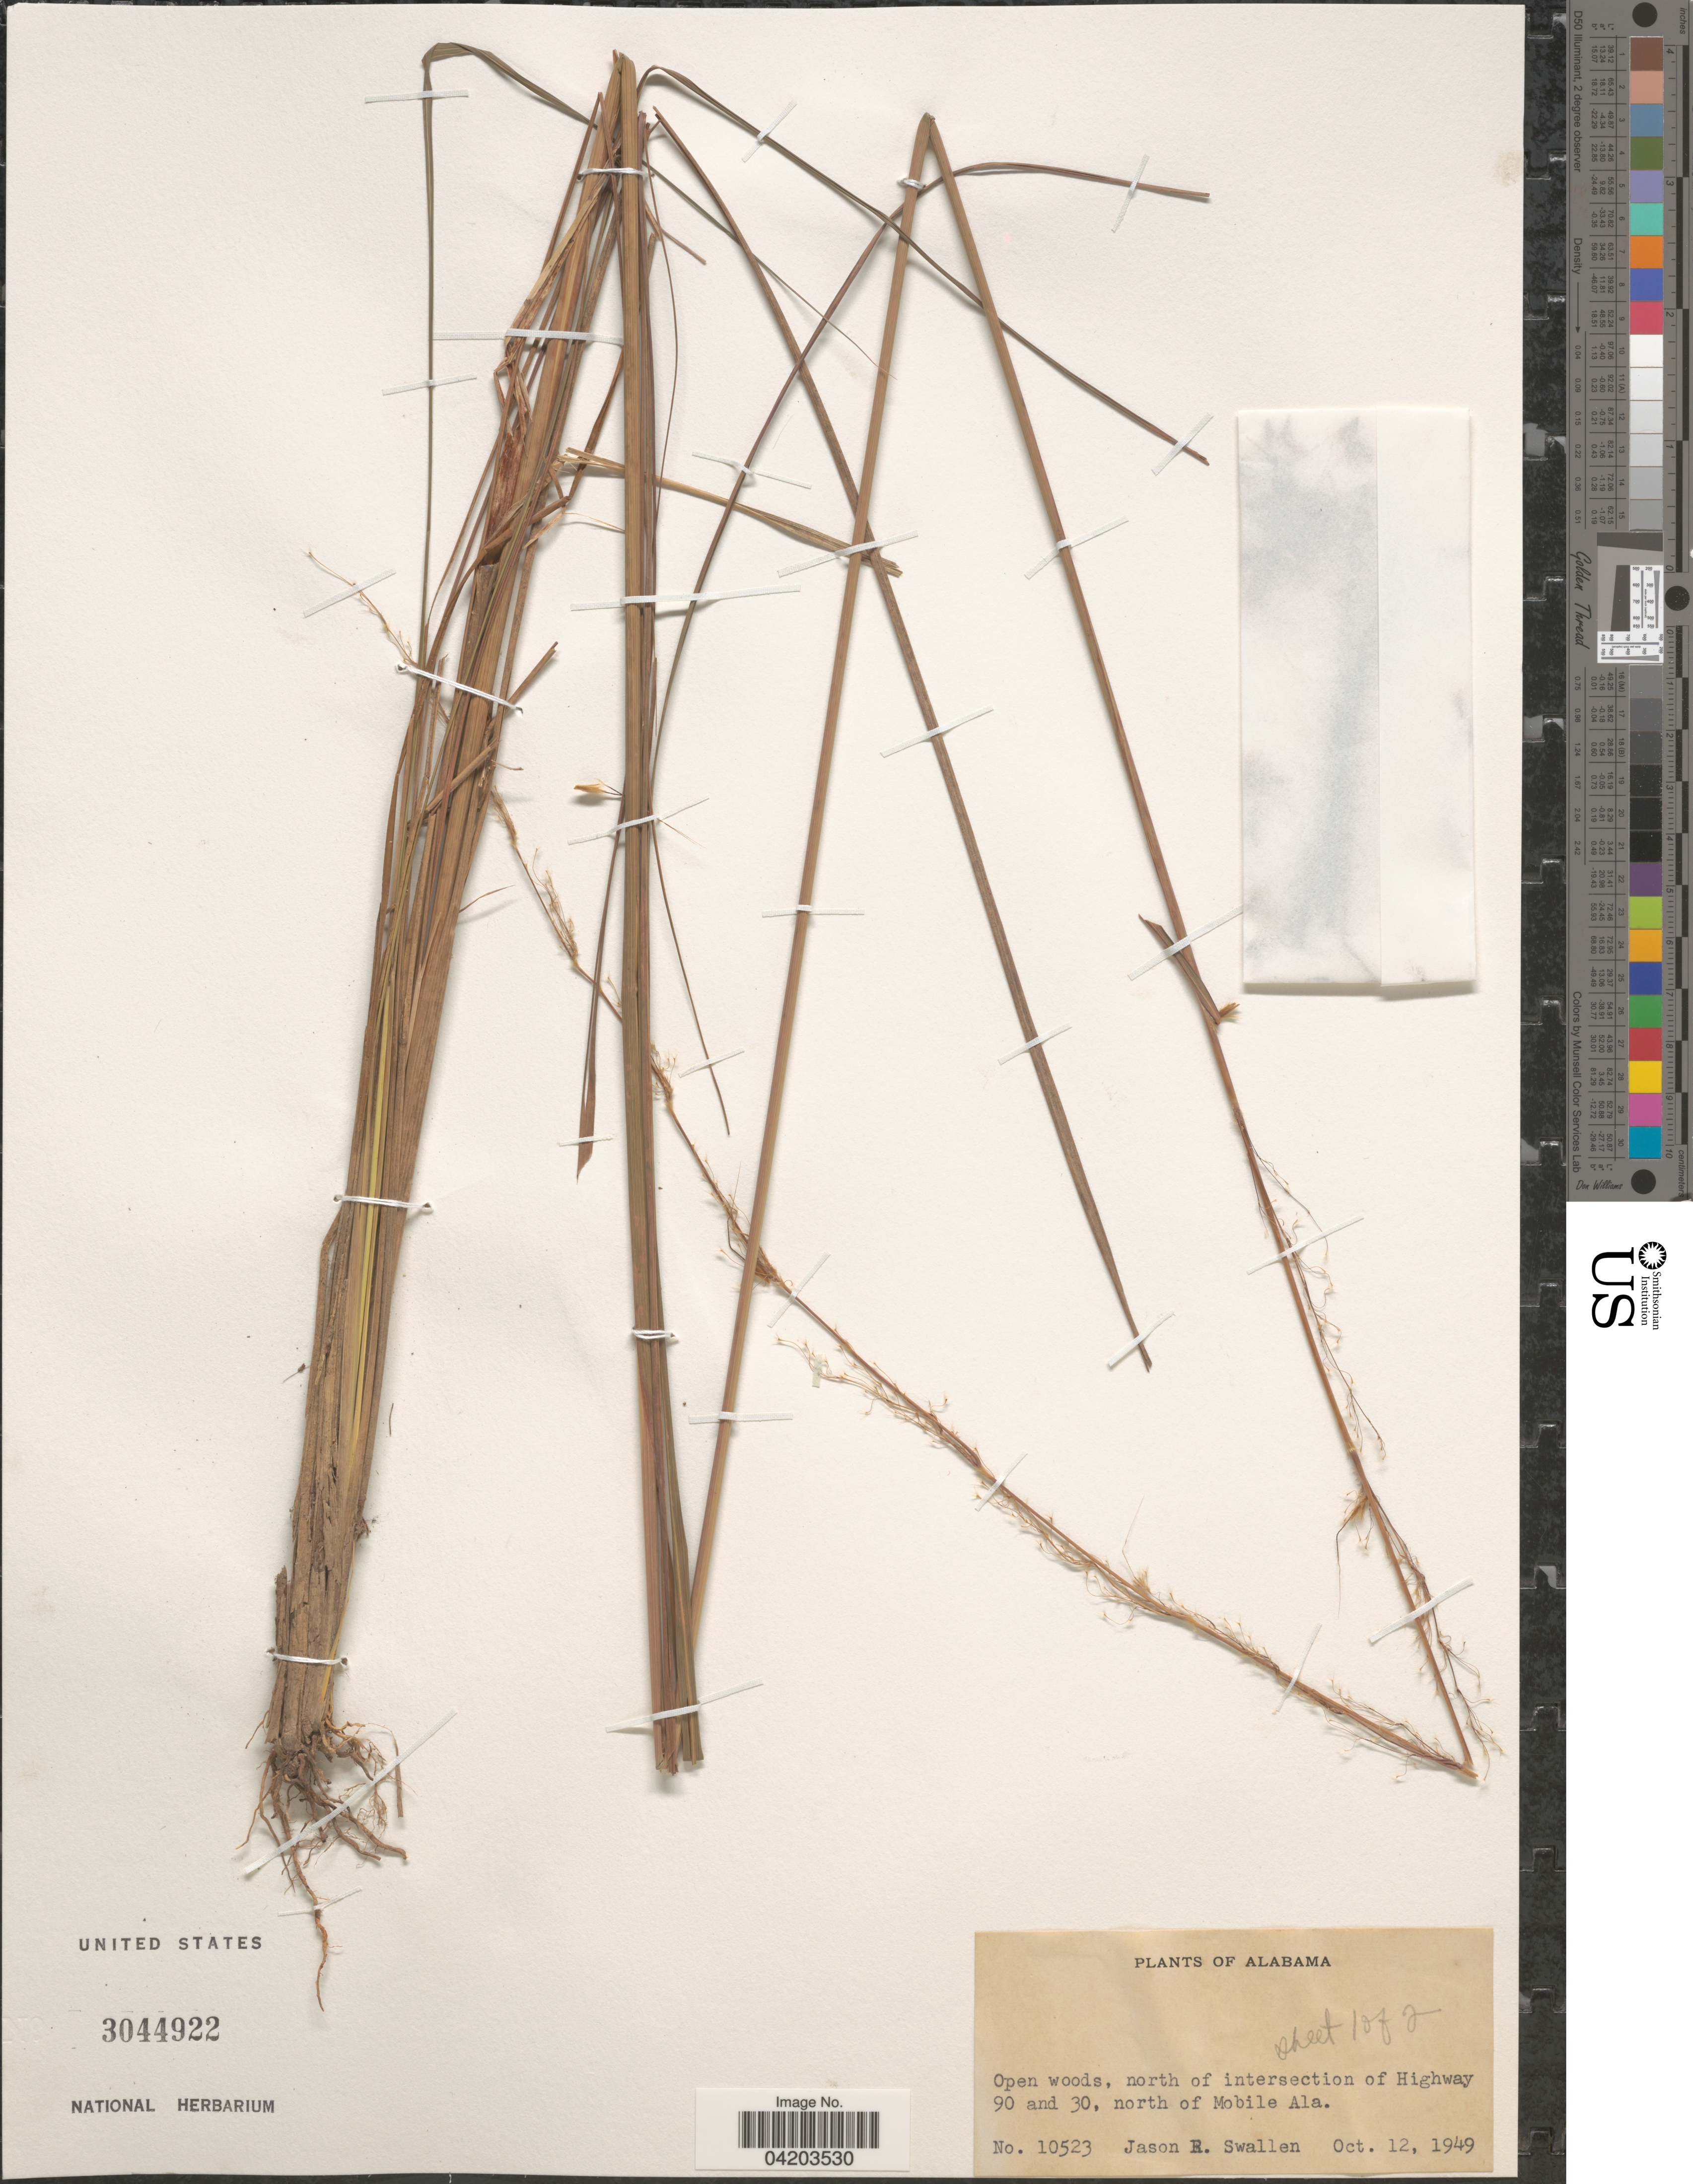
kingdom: Plantae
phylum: Tracheophyta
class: Liliopsida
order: Poales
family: Poaceae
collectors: J. R. Swallen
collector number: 10523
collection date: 1949-10-12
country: United States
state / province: Alabama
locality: North of intersection of Highway 90 and 30, north of Mobile.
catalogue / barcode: US 3044922